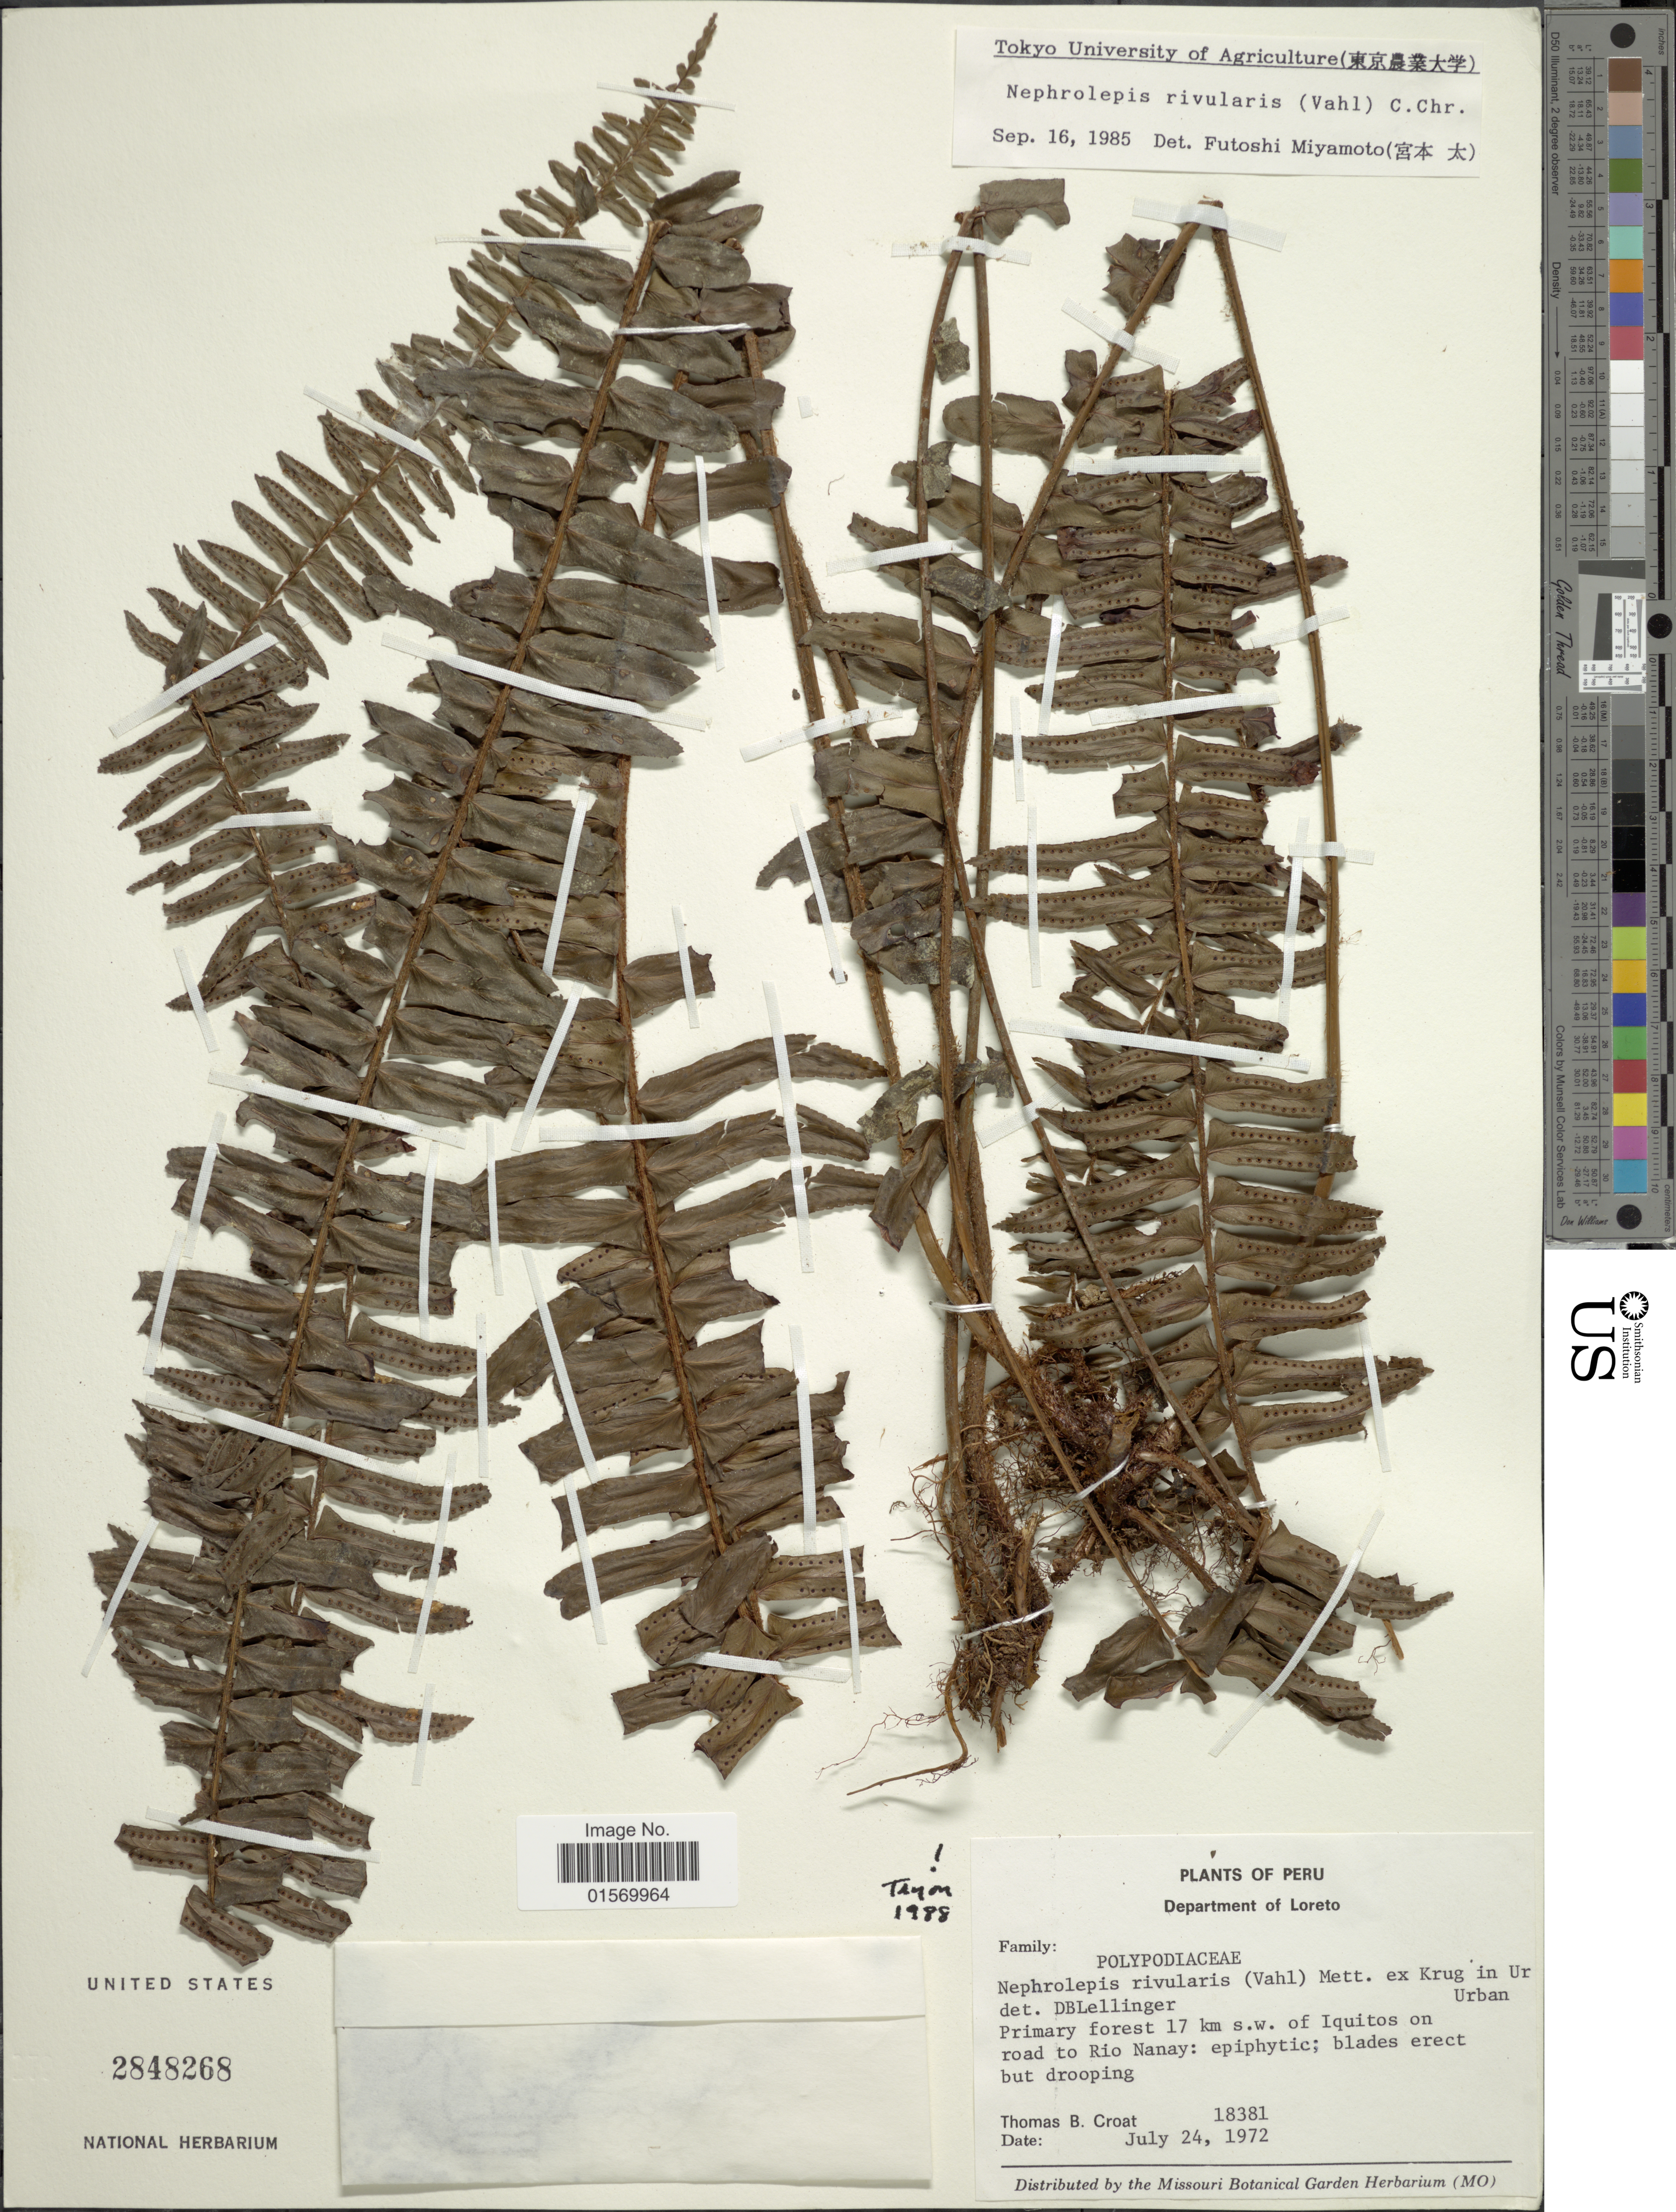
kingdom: Plantae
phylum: Tracheophyta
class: Polypodiopsida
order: Polypodiales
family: Nephrolepidaceae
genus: Nephrolepis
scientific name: Nephrolepis rivularis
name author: (Vahl) Mett. ex Krug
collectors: T. B. Croat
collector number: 18381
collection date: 1972-07-24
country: Peru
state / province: Loreto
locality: Primary forest 17 km s.w. of Iquitos on road to Rio Nanay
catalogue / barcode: US 2848268